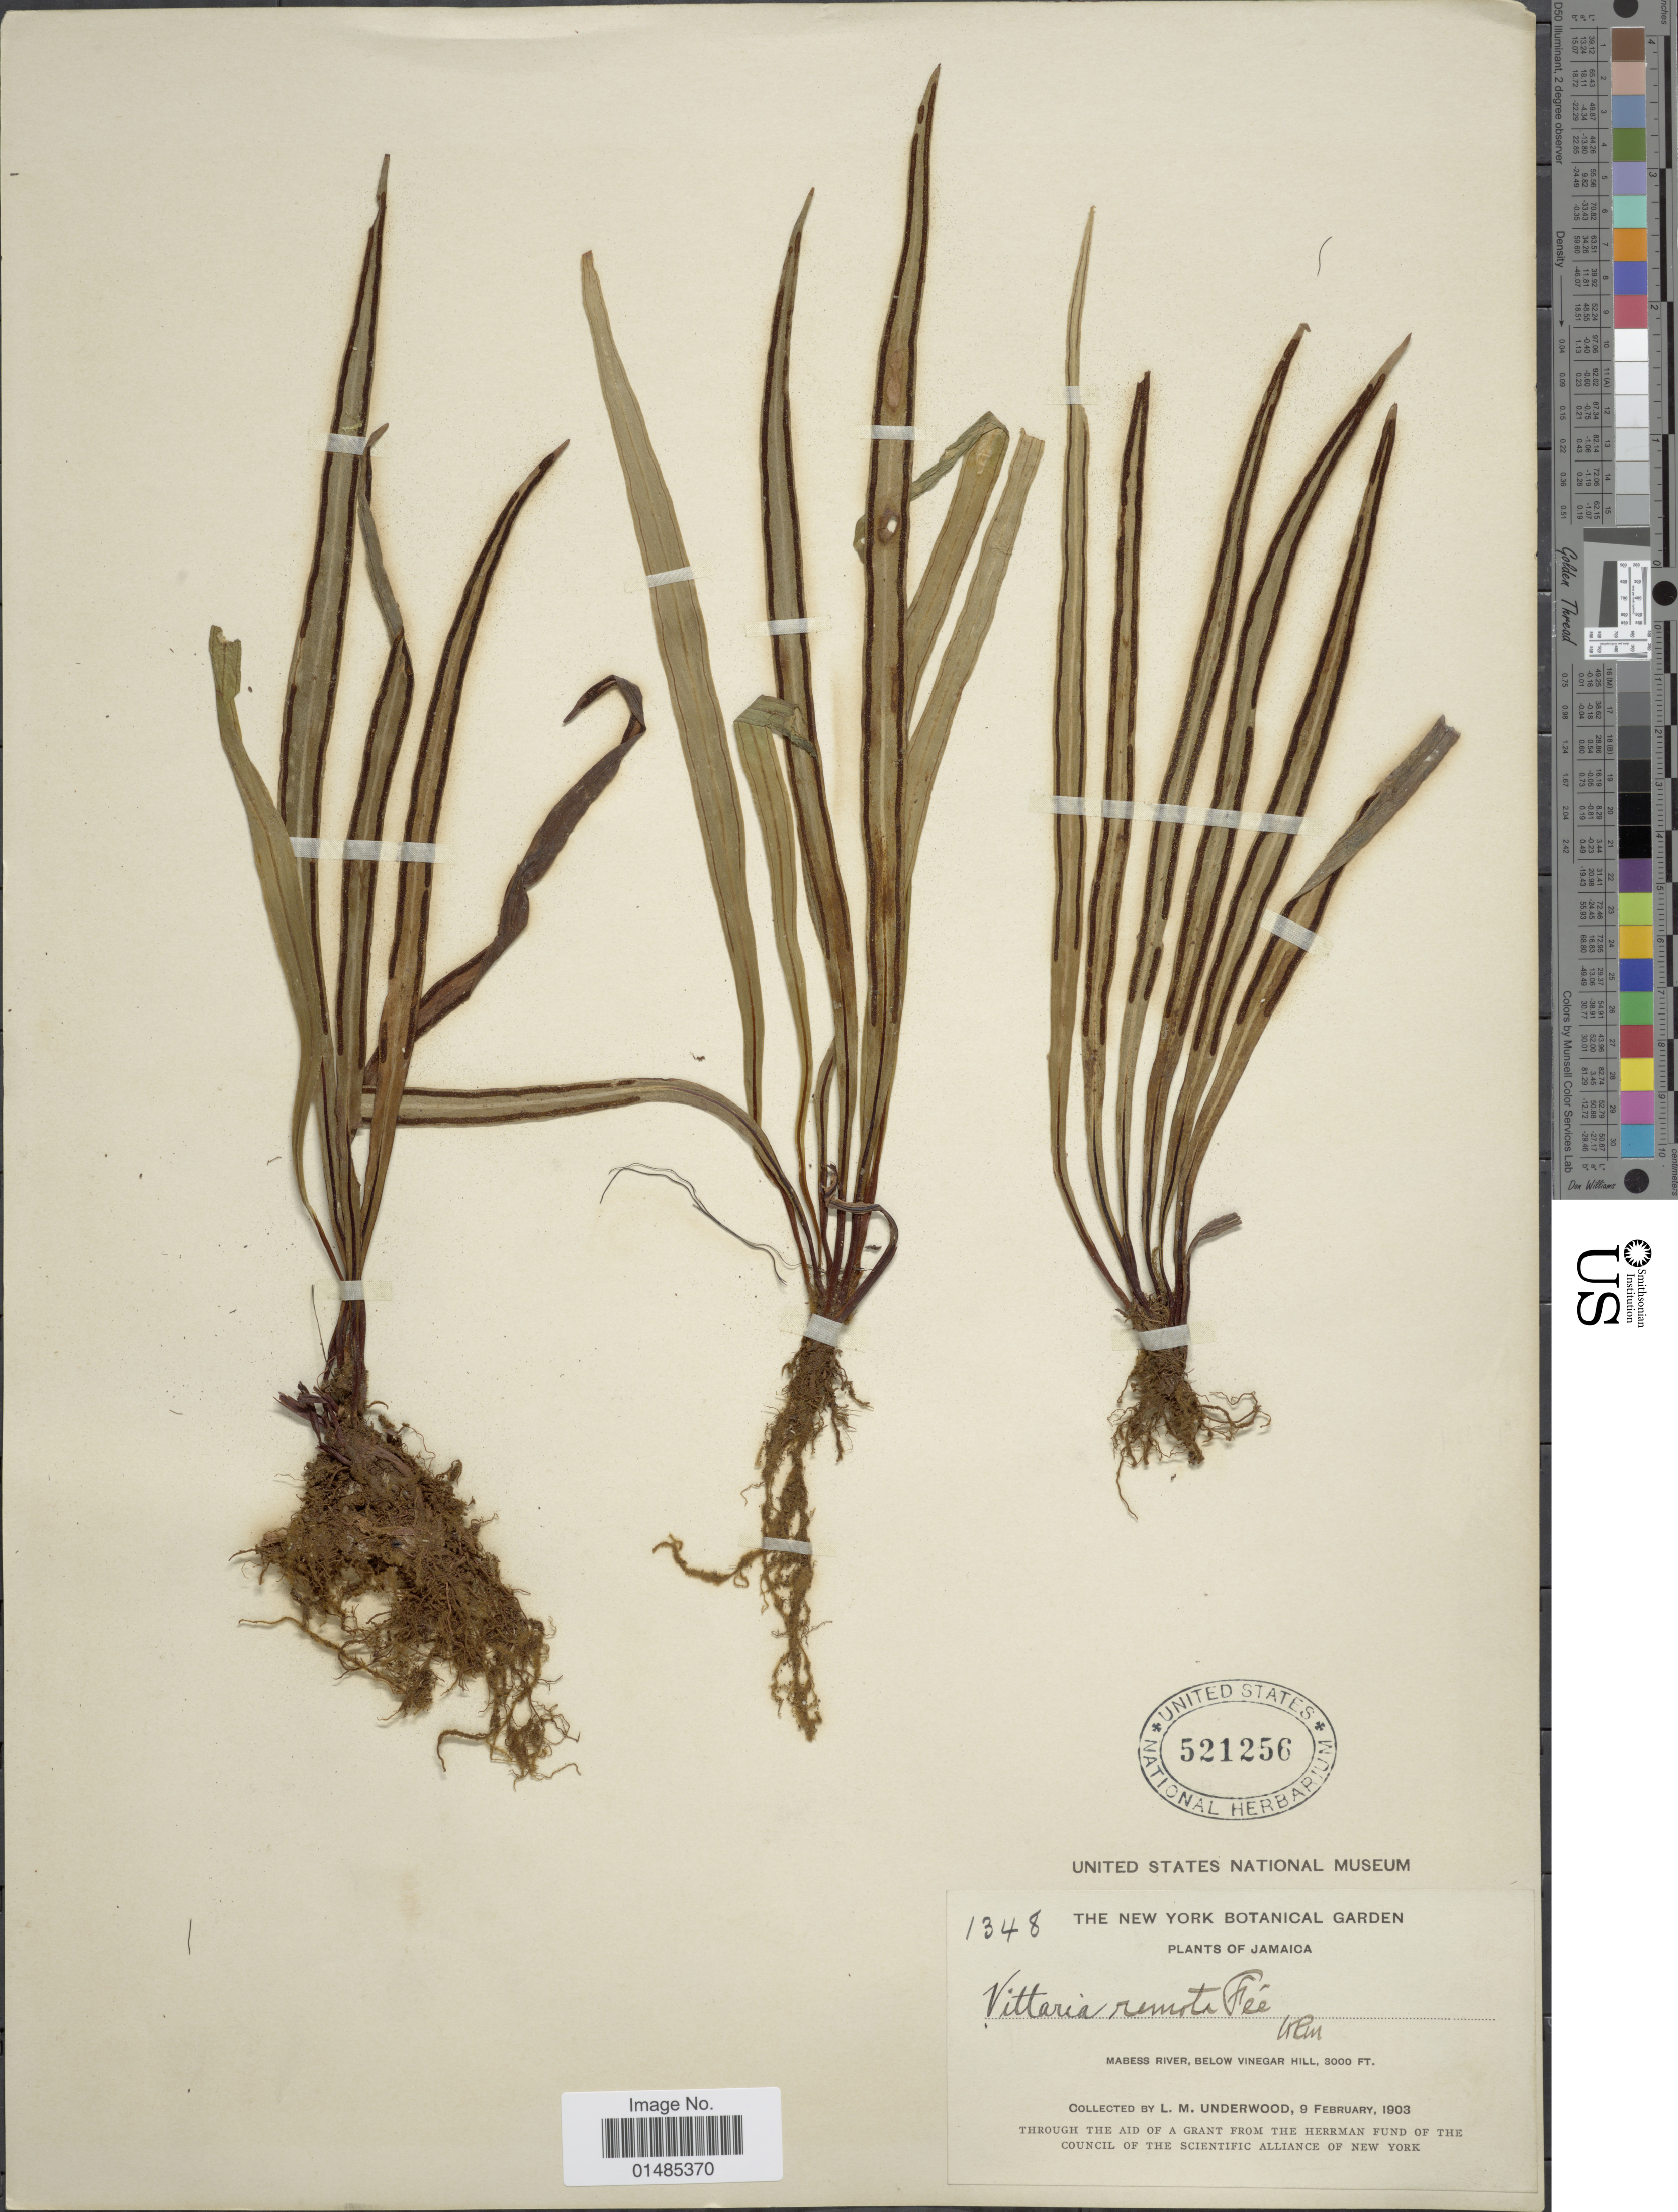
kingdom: Plantae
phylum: Tracheophyta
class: Polypodiopsida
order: Polypodiales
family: Pteridaceae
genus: Radiovittaria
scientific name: Radiovittaria remota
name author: (Fée) E.H. Crane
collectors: L. M. Underwood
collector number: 1348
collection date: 1903-02-09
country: Jamaica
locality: Mabess River, below Vinegar Hill.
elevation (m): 914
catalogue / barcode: US 521256